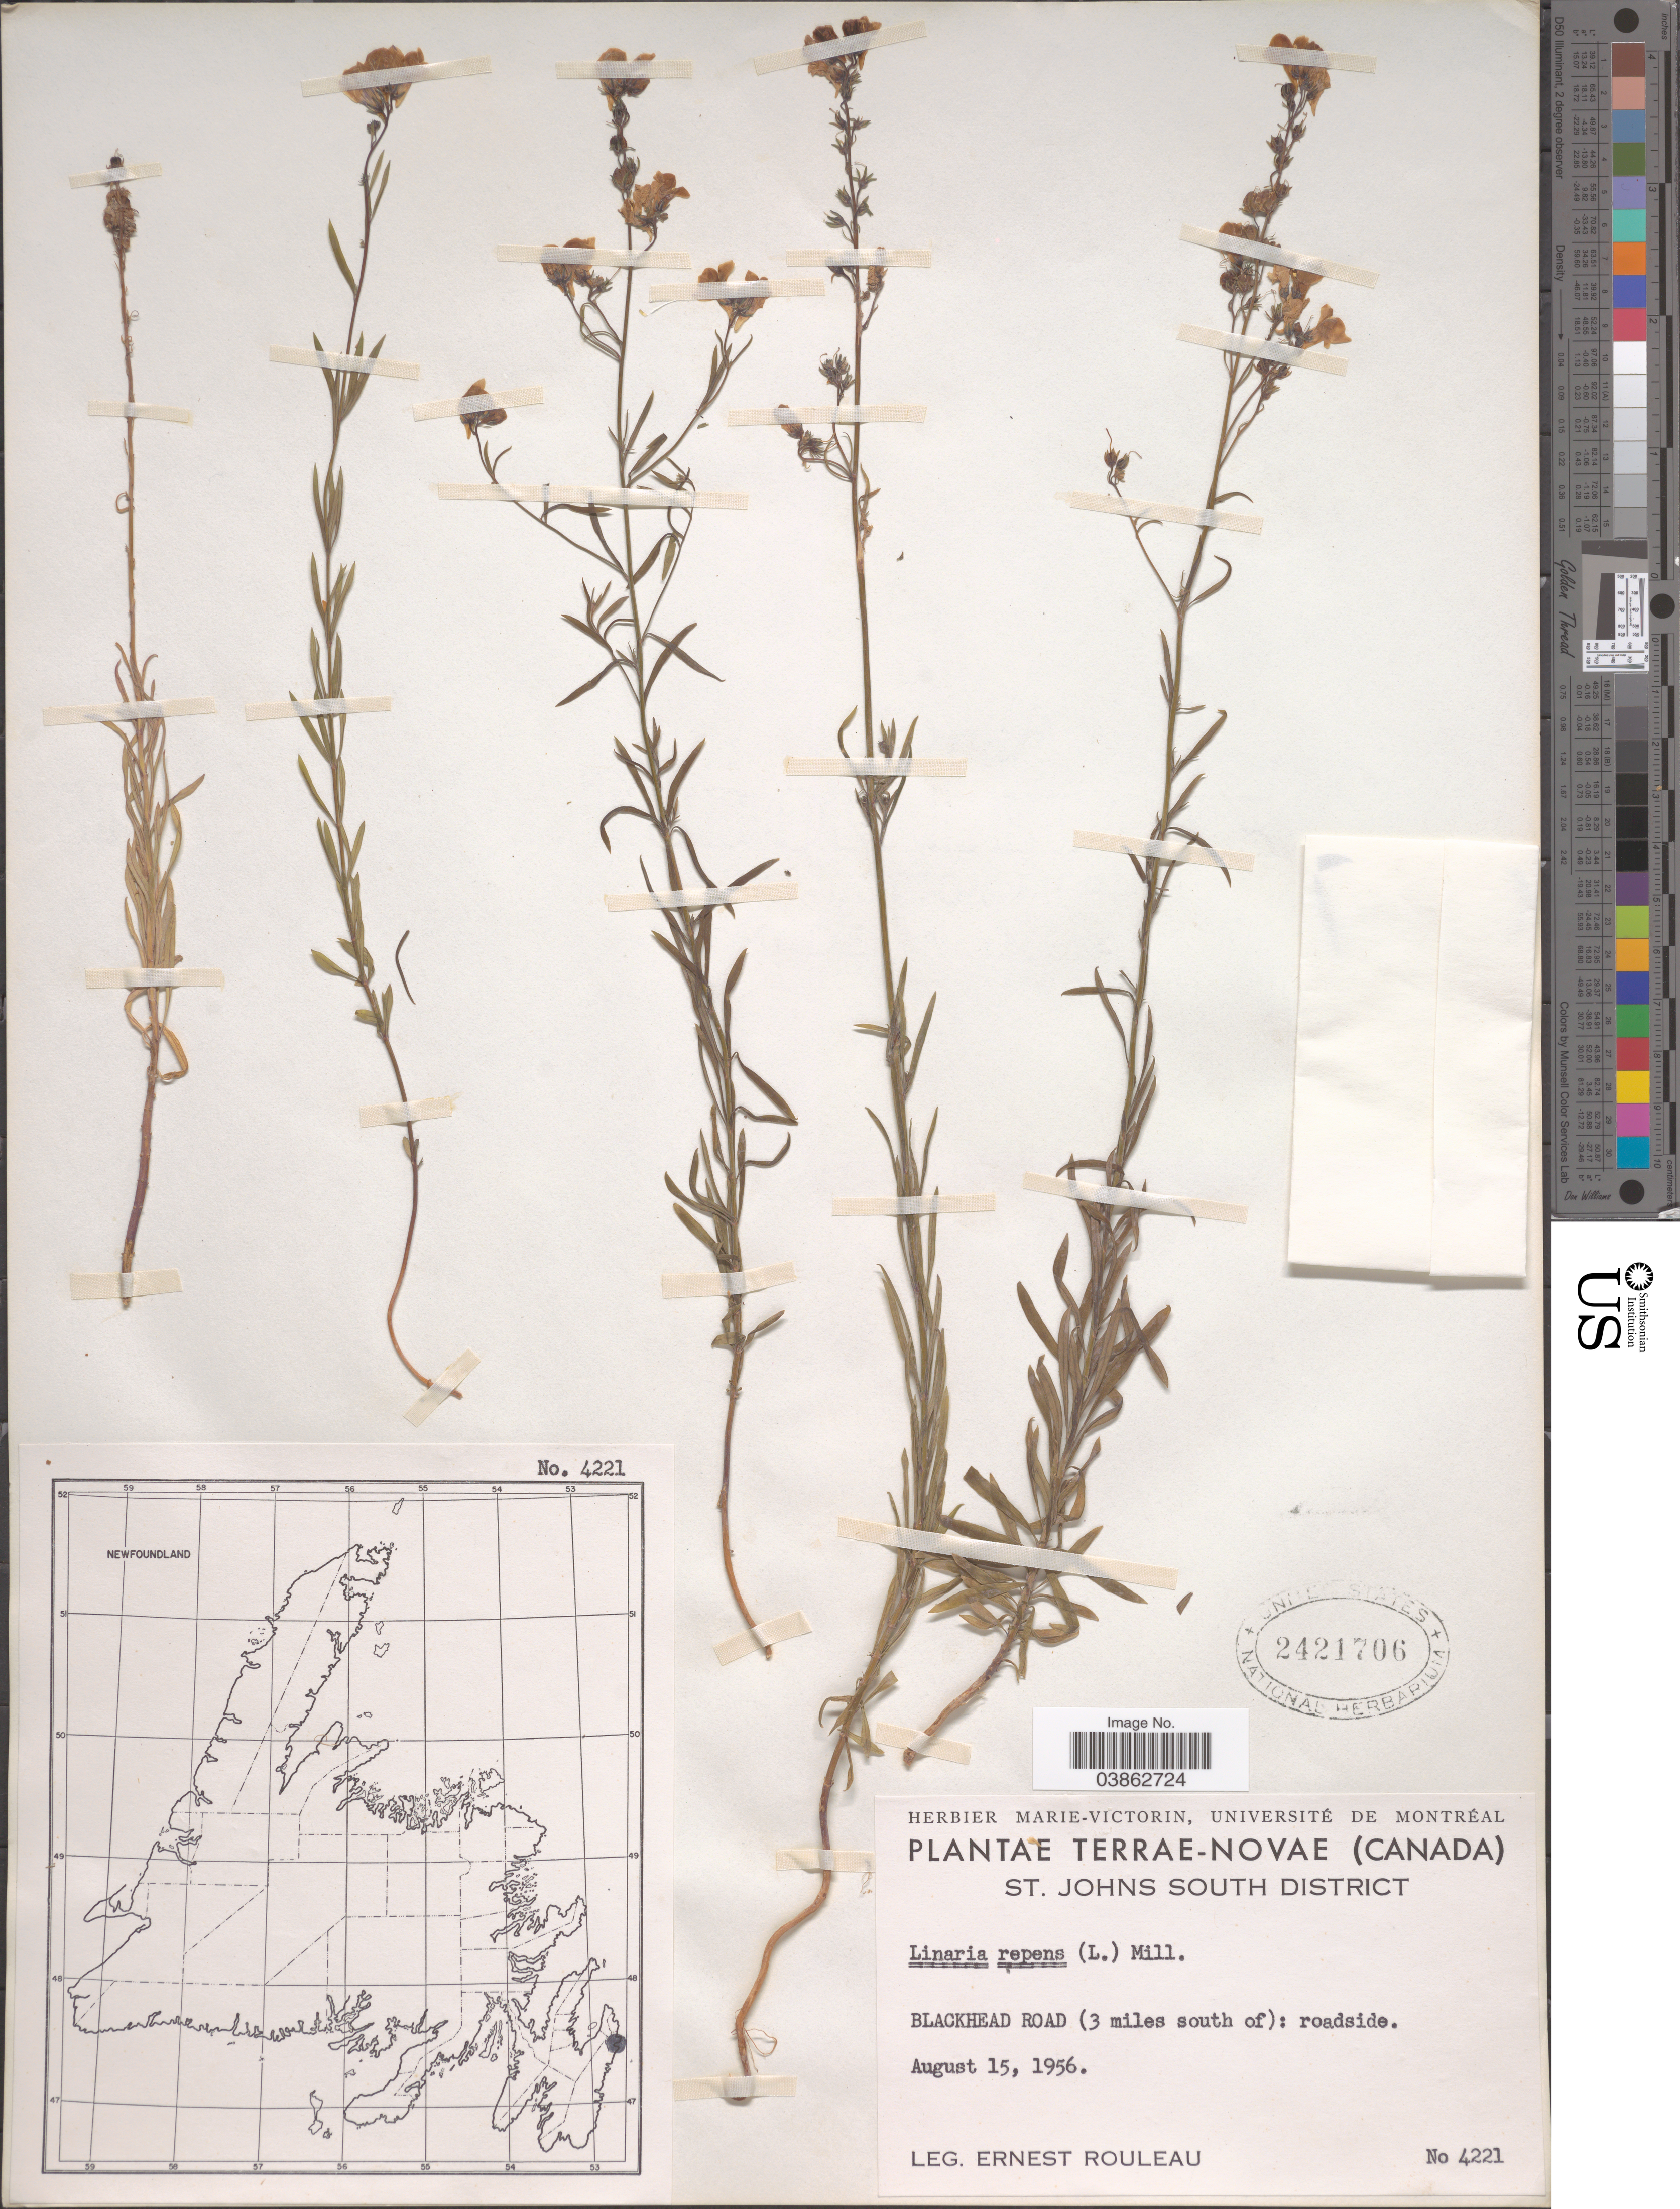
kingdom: Plantae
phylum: Tracheophyta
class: Magnoliopsida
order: Lamiales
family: Plantaginaceae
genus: Linaria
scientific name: Linaria repens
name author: (L.) Mill.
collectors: J. Rouleau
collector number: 4221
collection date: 1956-08-15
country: Canada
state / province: Newfoundland and Labrador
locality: Terrae-Novae. St. Johns South District. Blackhead Road (3 miles south of): roadside.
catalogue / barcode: US 2421706